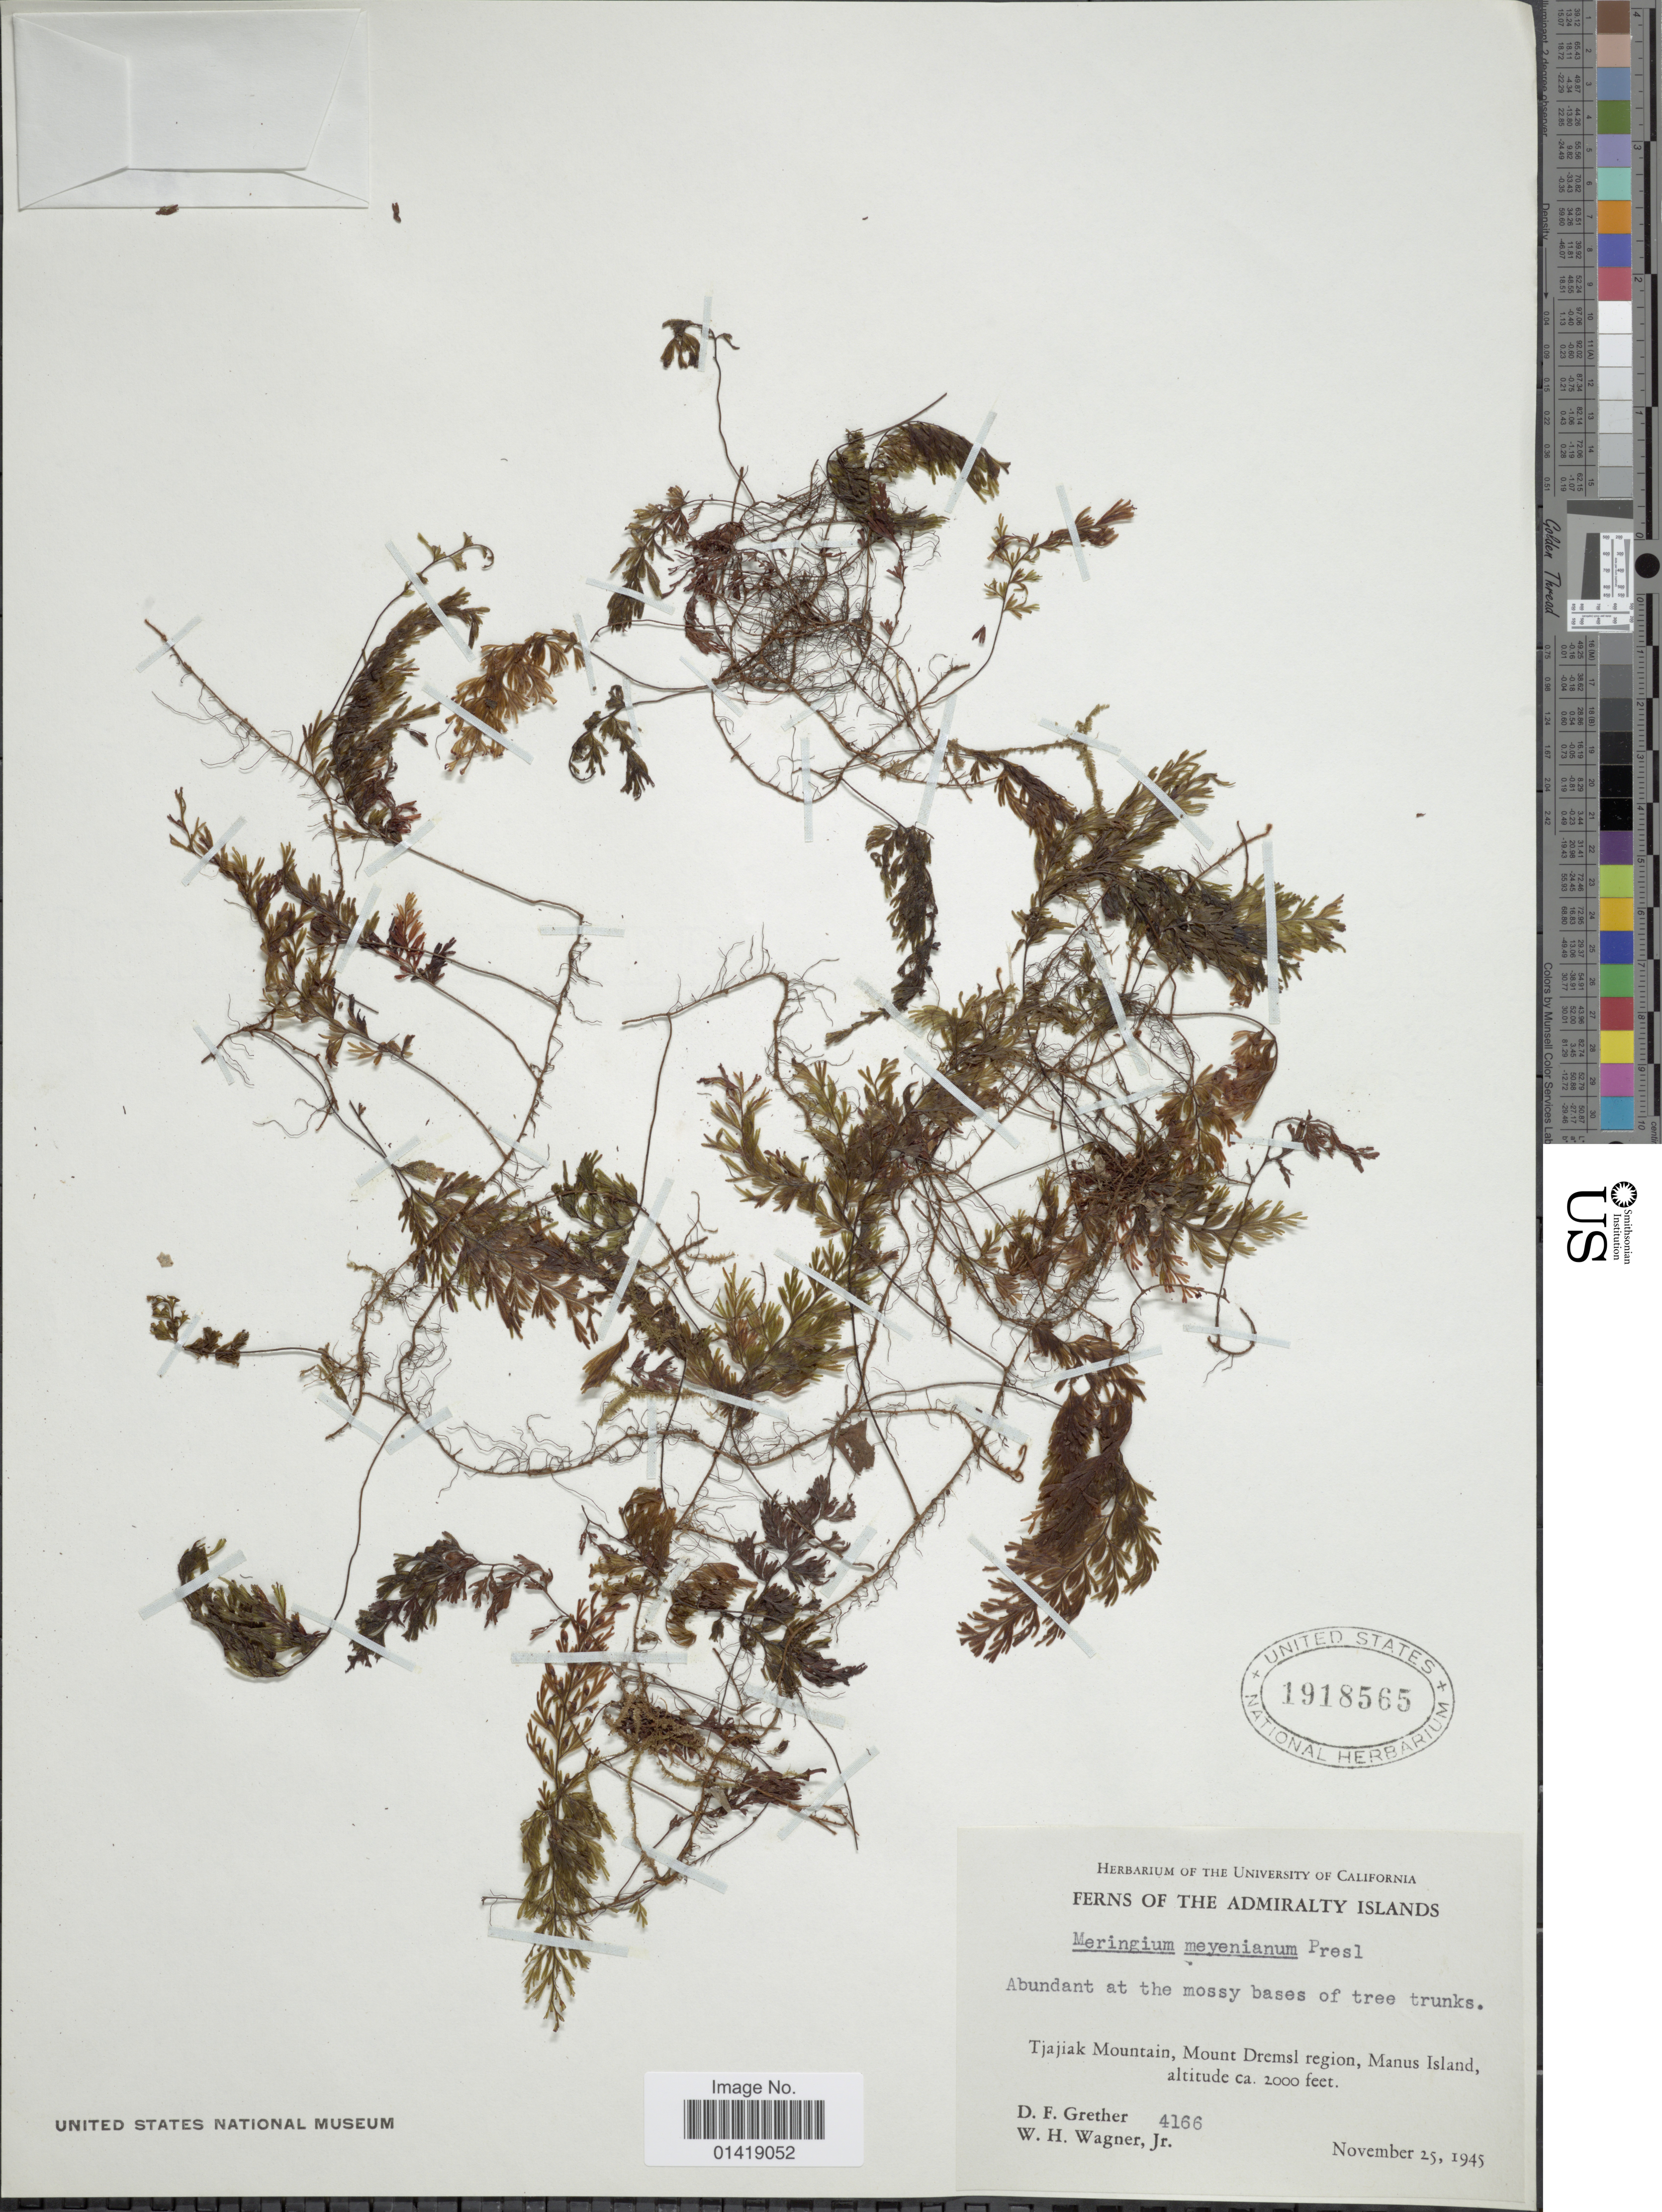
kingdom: Plantae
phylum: Tracheophyta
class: Polypodiopsida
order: Hymenophyllales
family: Hymenophyllaceae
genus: Hymenophyllum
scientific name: Hymenophyllum meyenianum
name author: (C. Presl) Copel.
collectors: D. F. Grether & W. H. Wagner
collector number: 4166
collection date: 1945-11-25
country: Papua New Guinea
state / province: Manus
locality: The Admiralty Islands Tjajiak mountain mount Dremsl region, Manus Island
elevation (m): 610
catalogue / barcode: US 1918565